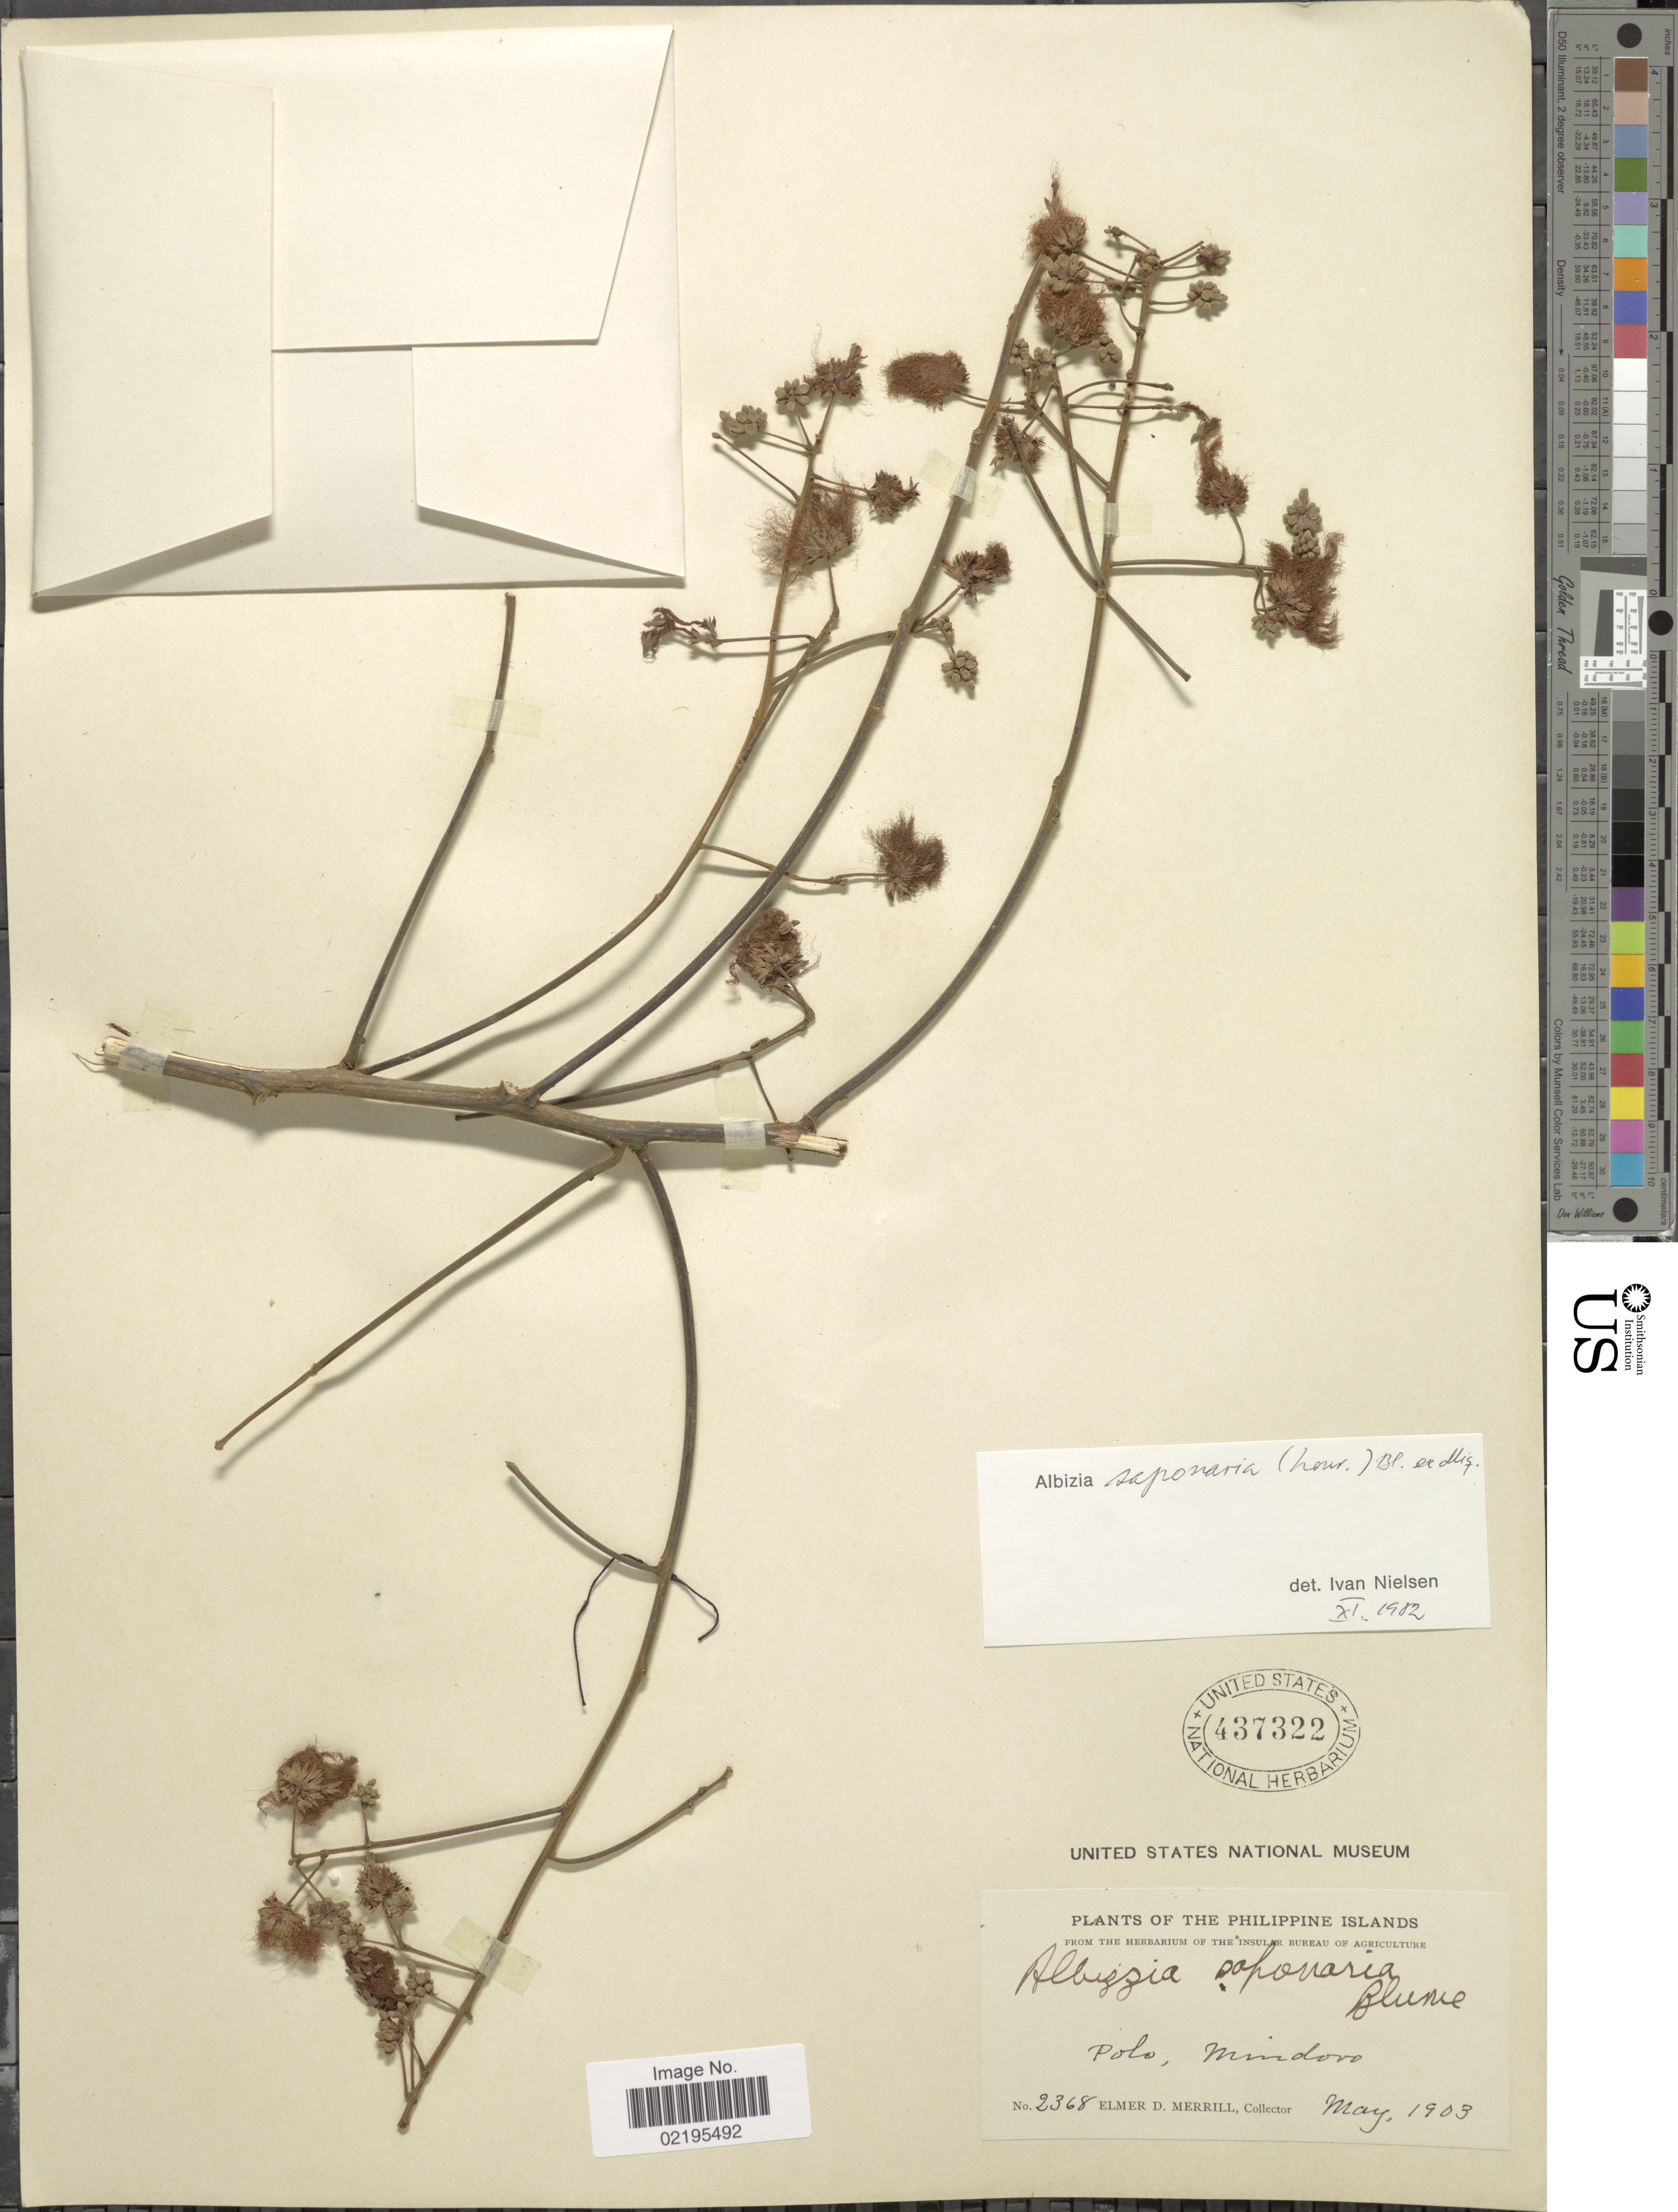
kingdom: Plantae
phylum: Tracheophyta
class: Magnoliopsida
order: Fabales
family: Fabaceae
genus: Albizia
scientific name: Albizia saponaria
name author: (Lour.) Blume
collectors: E. D. Merrill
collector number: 2368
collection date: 1903-05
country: Philippines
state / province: Mimaropa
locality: Polo, Mindoro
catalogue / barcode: US 437322